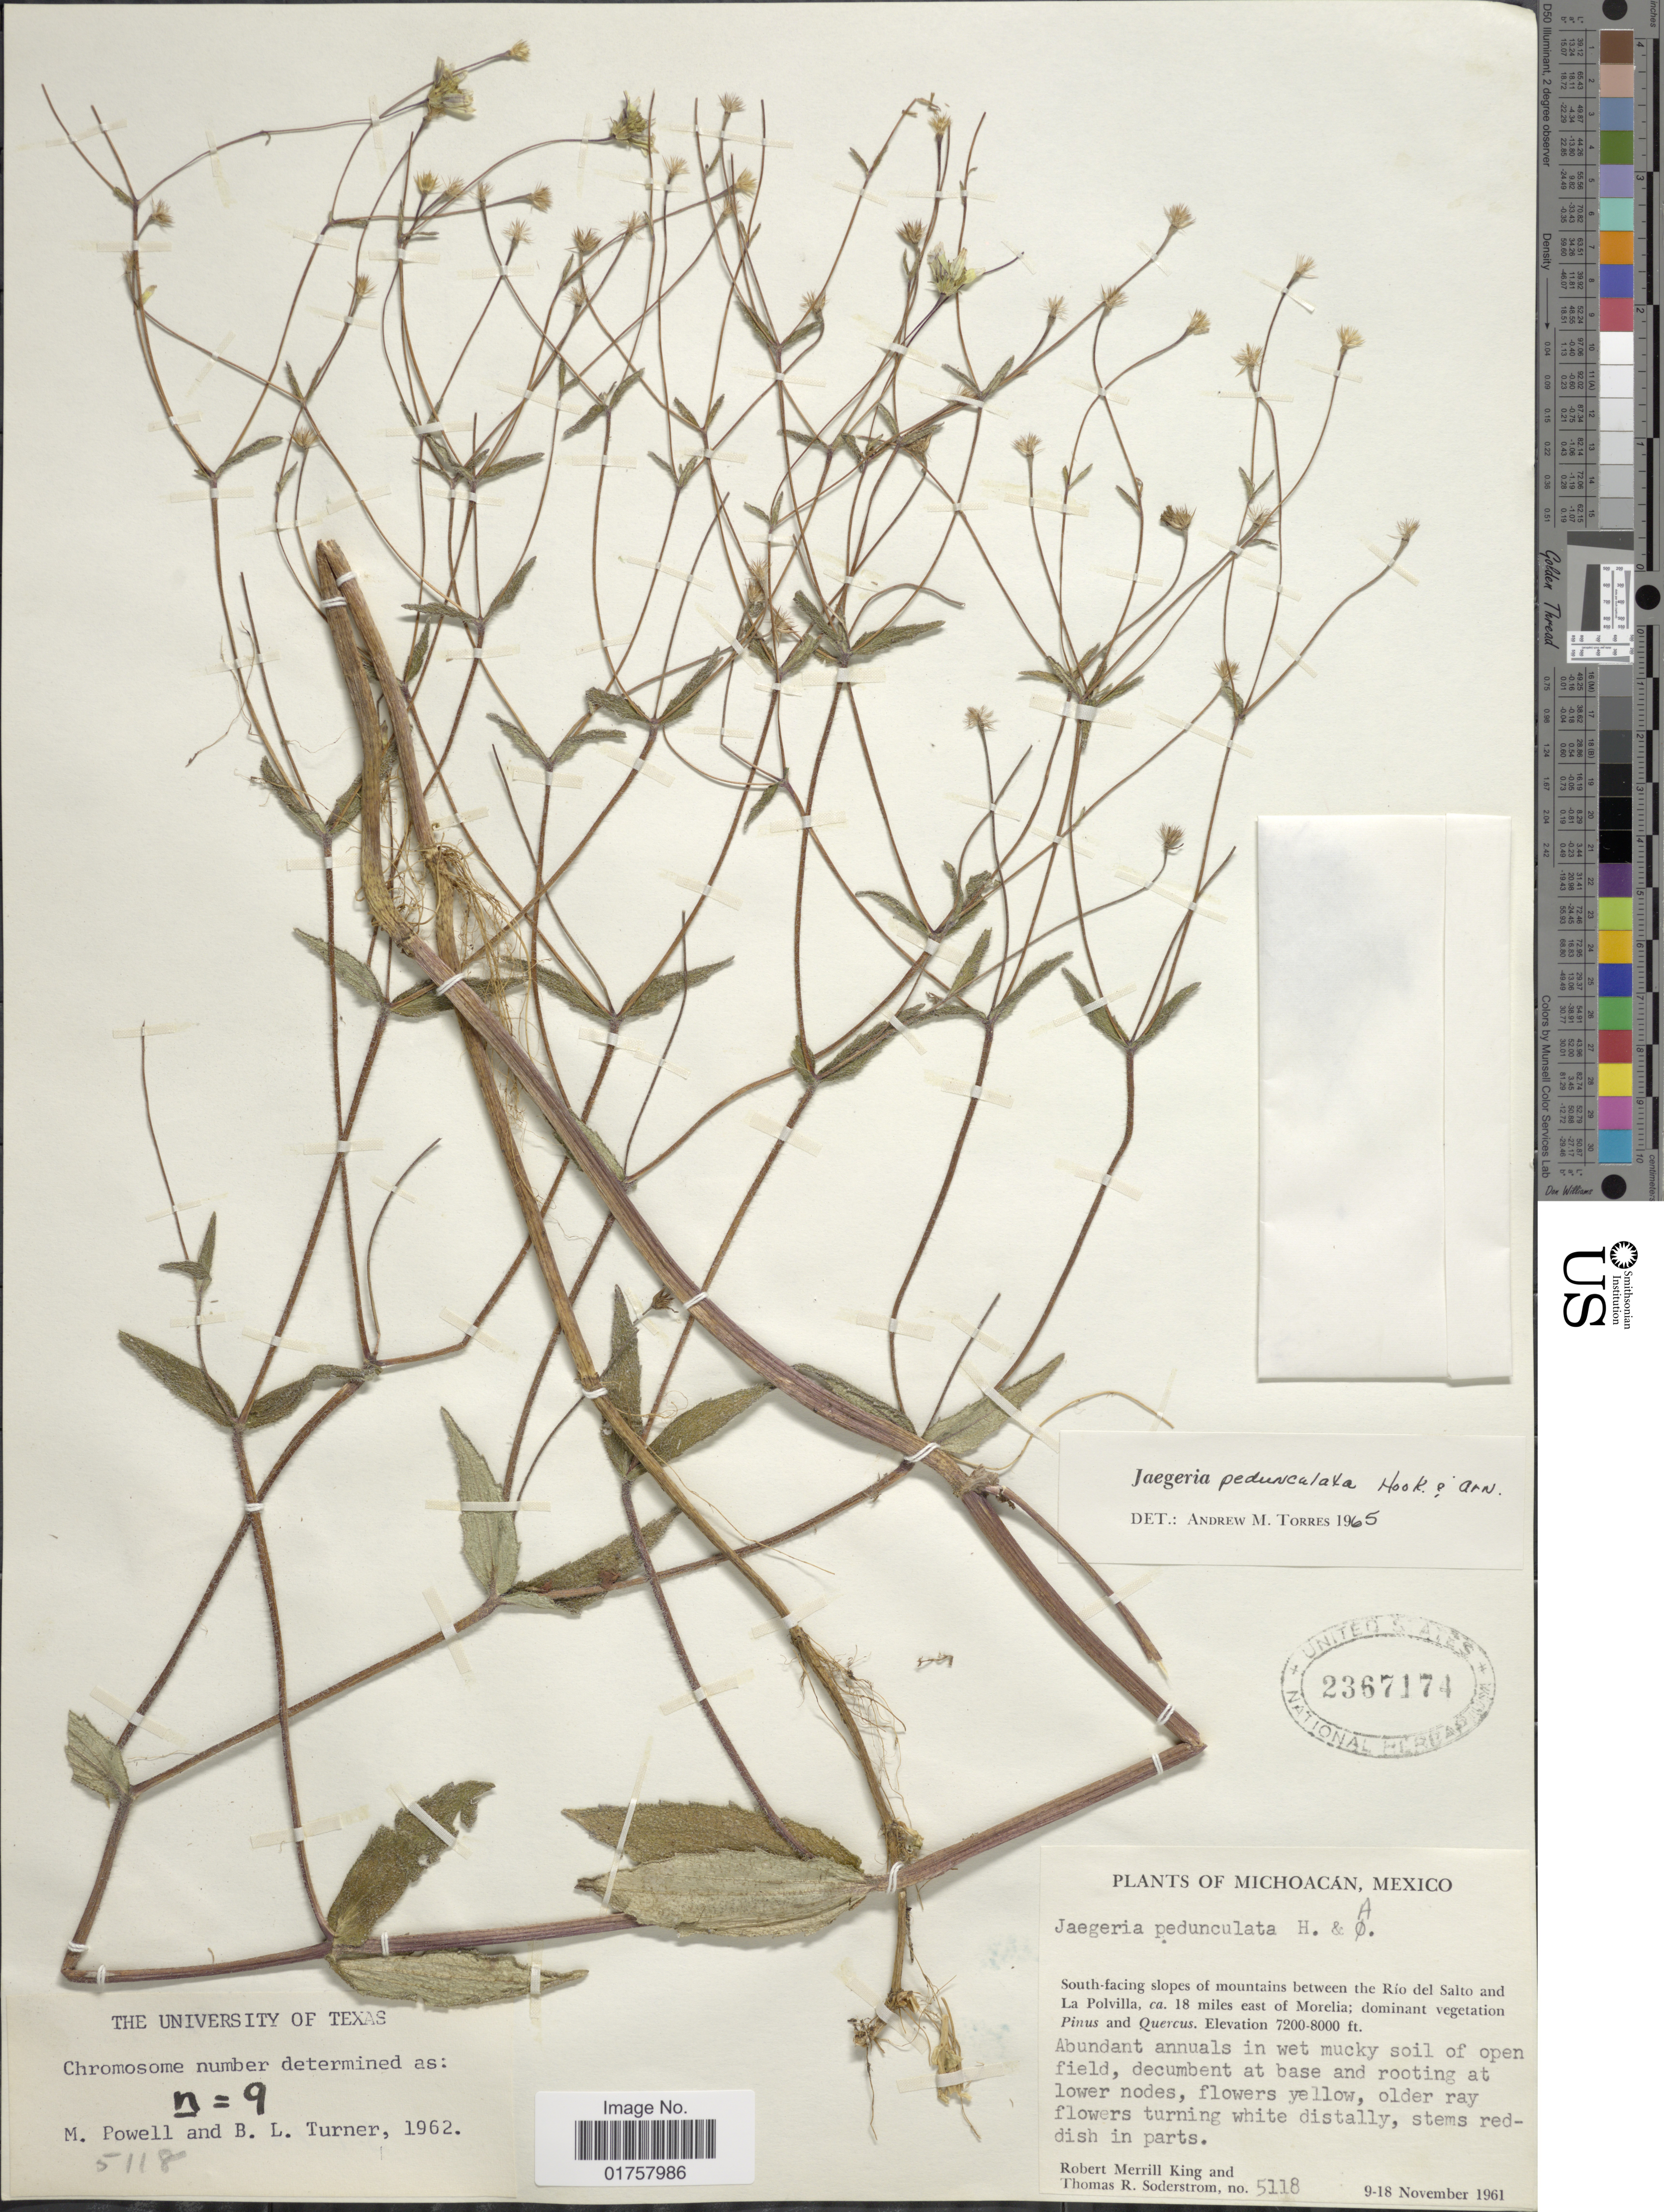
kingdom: Plantae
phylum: Tracheophyta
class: Magnoliopsida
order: Asterales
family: Asteraceae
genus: Jaegeria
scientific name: Jaegeria pendunculata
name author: Hook. & Arn.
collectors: R. M. King & T. R. Soderstrom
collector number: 5118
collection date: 1961-11-09/1961-11-18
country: Mexico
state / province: Michoacán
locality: South-facing slopes of mountains between the Río del Salto and Polvilla, ca. 18 miles east of Morelia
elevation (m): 2195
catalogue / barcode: US 2367174